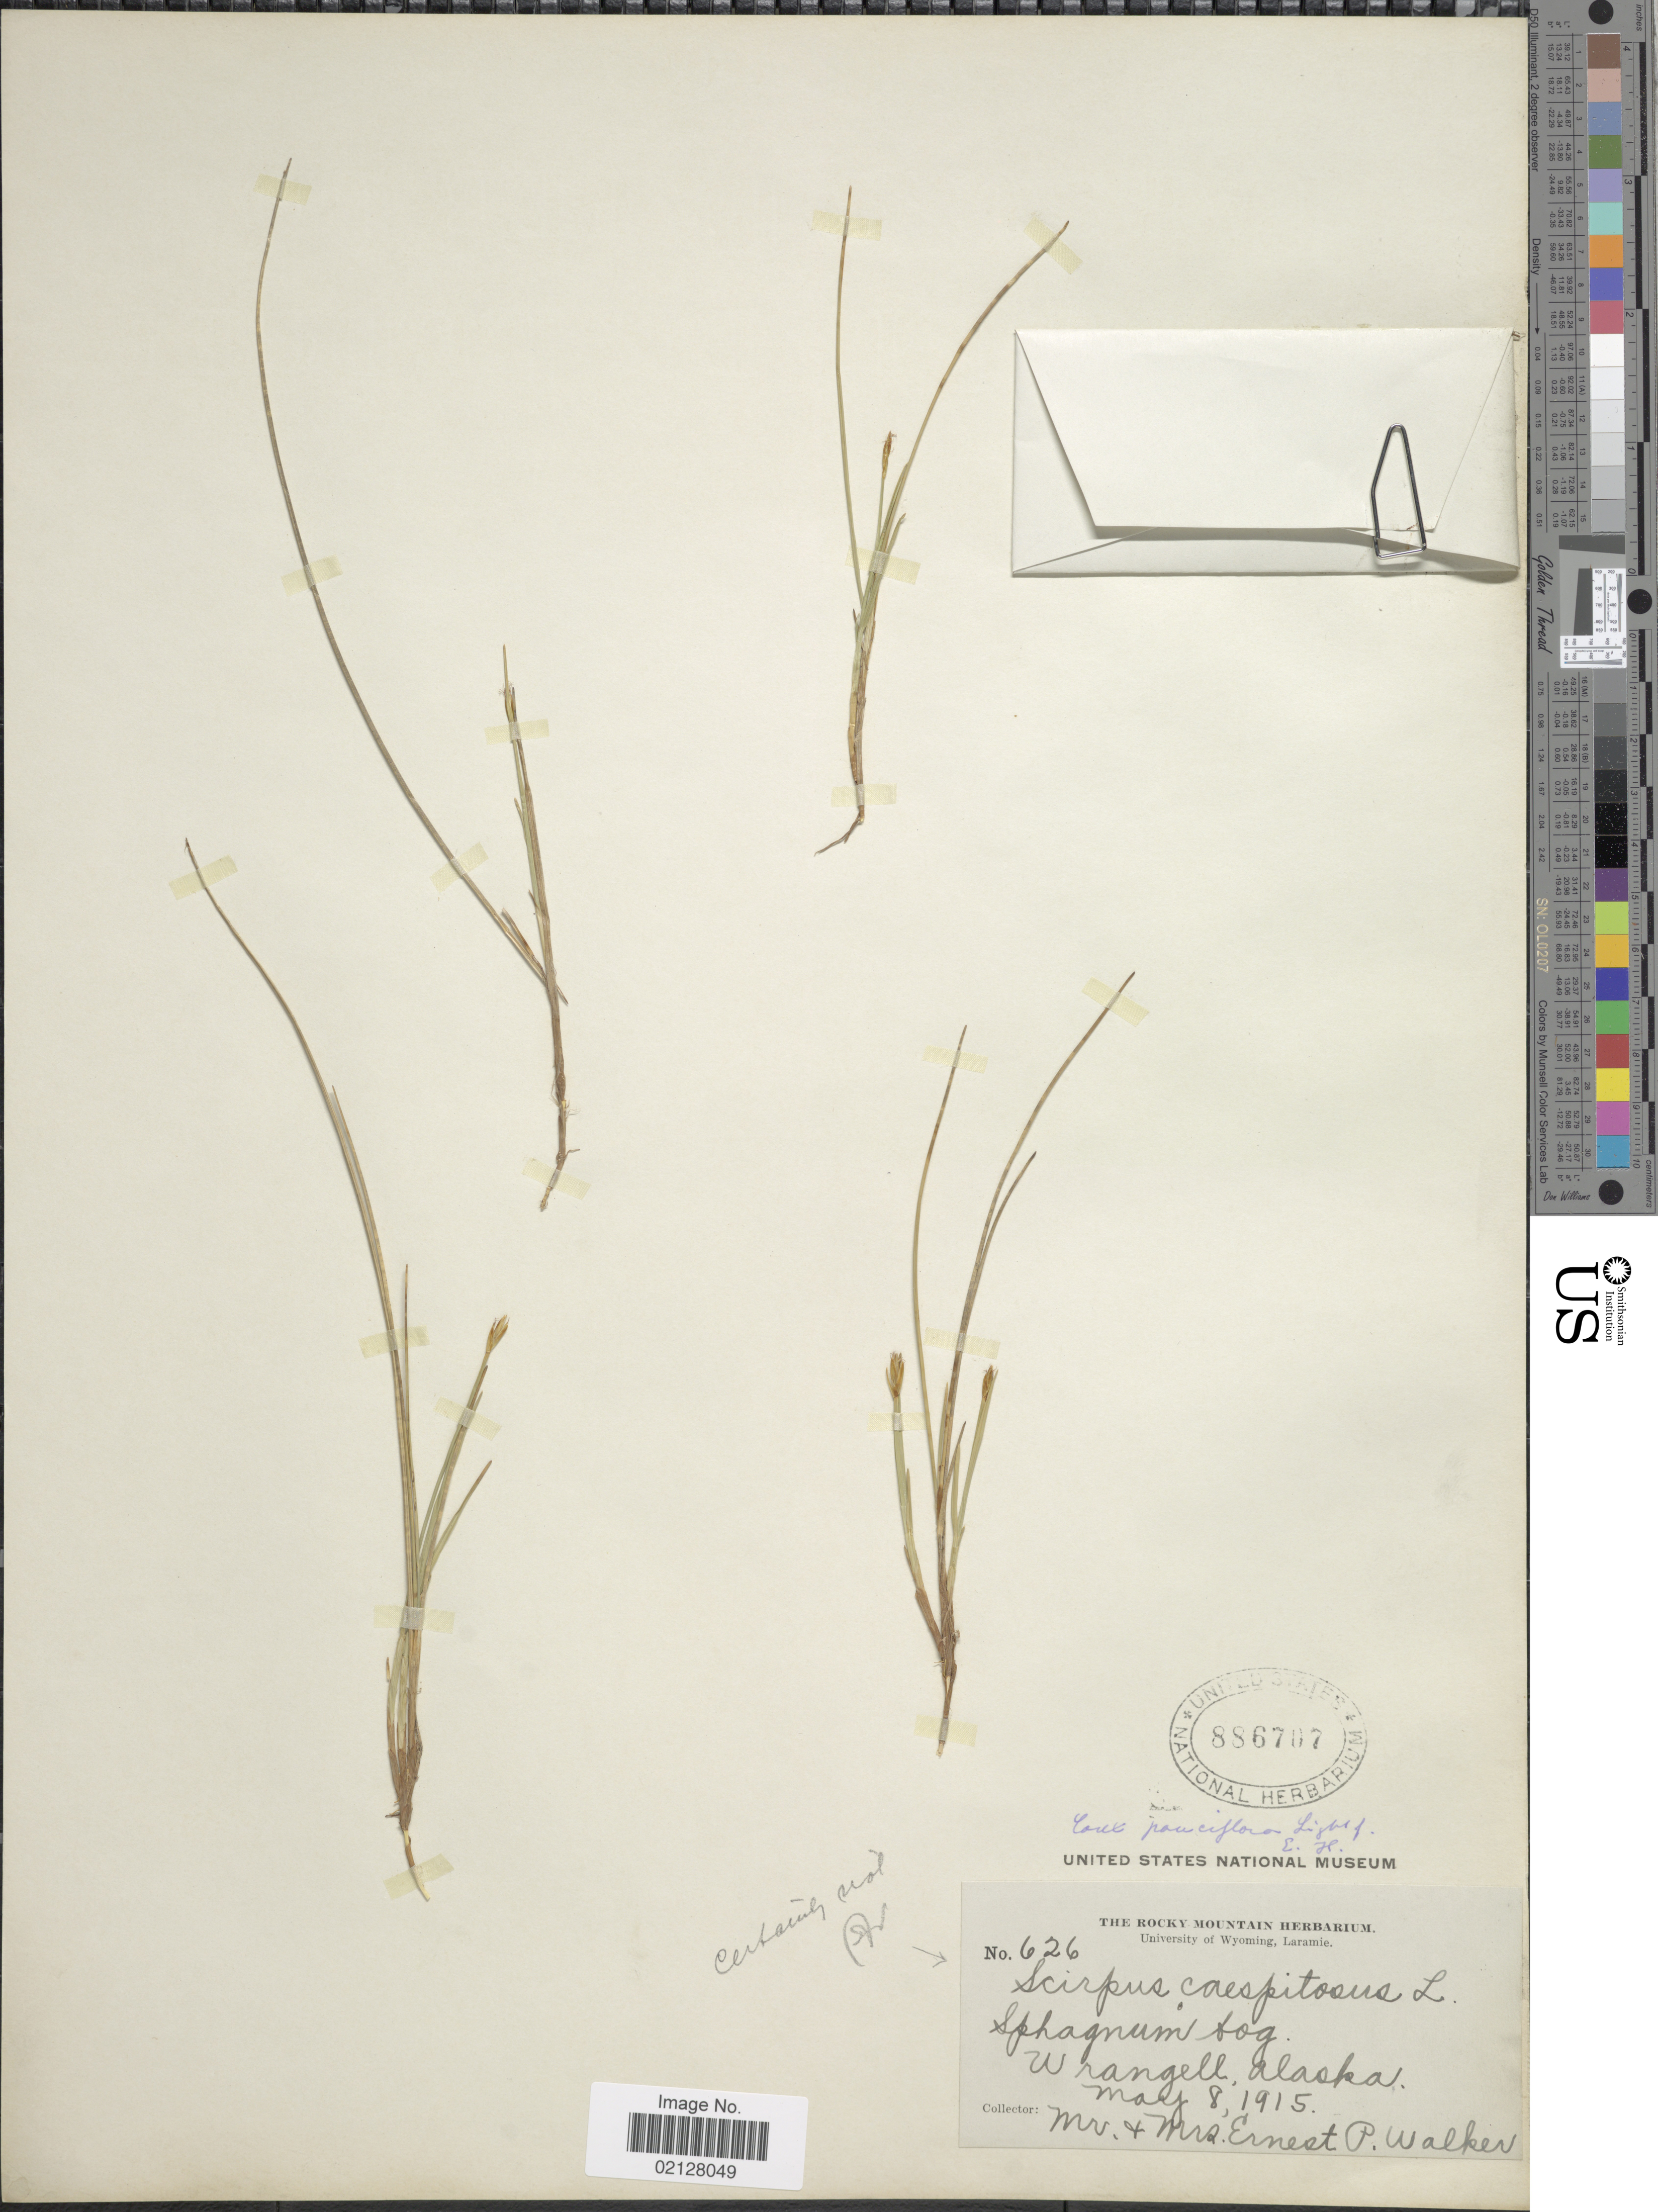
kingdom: Plantae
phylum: Tracheophyta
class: Liliopsida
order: Poales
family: Cyperaceae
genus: Carex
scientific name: Carex pauciflora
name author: Lightf.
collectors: E. P. Walker & E. Walker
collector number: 626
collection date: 1915-05-08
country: United States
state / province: Alaska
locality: Wrangell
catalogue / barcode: US 886707